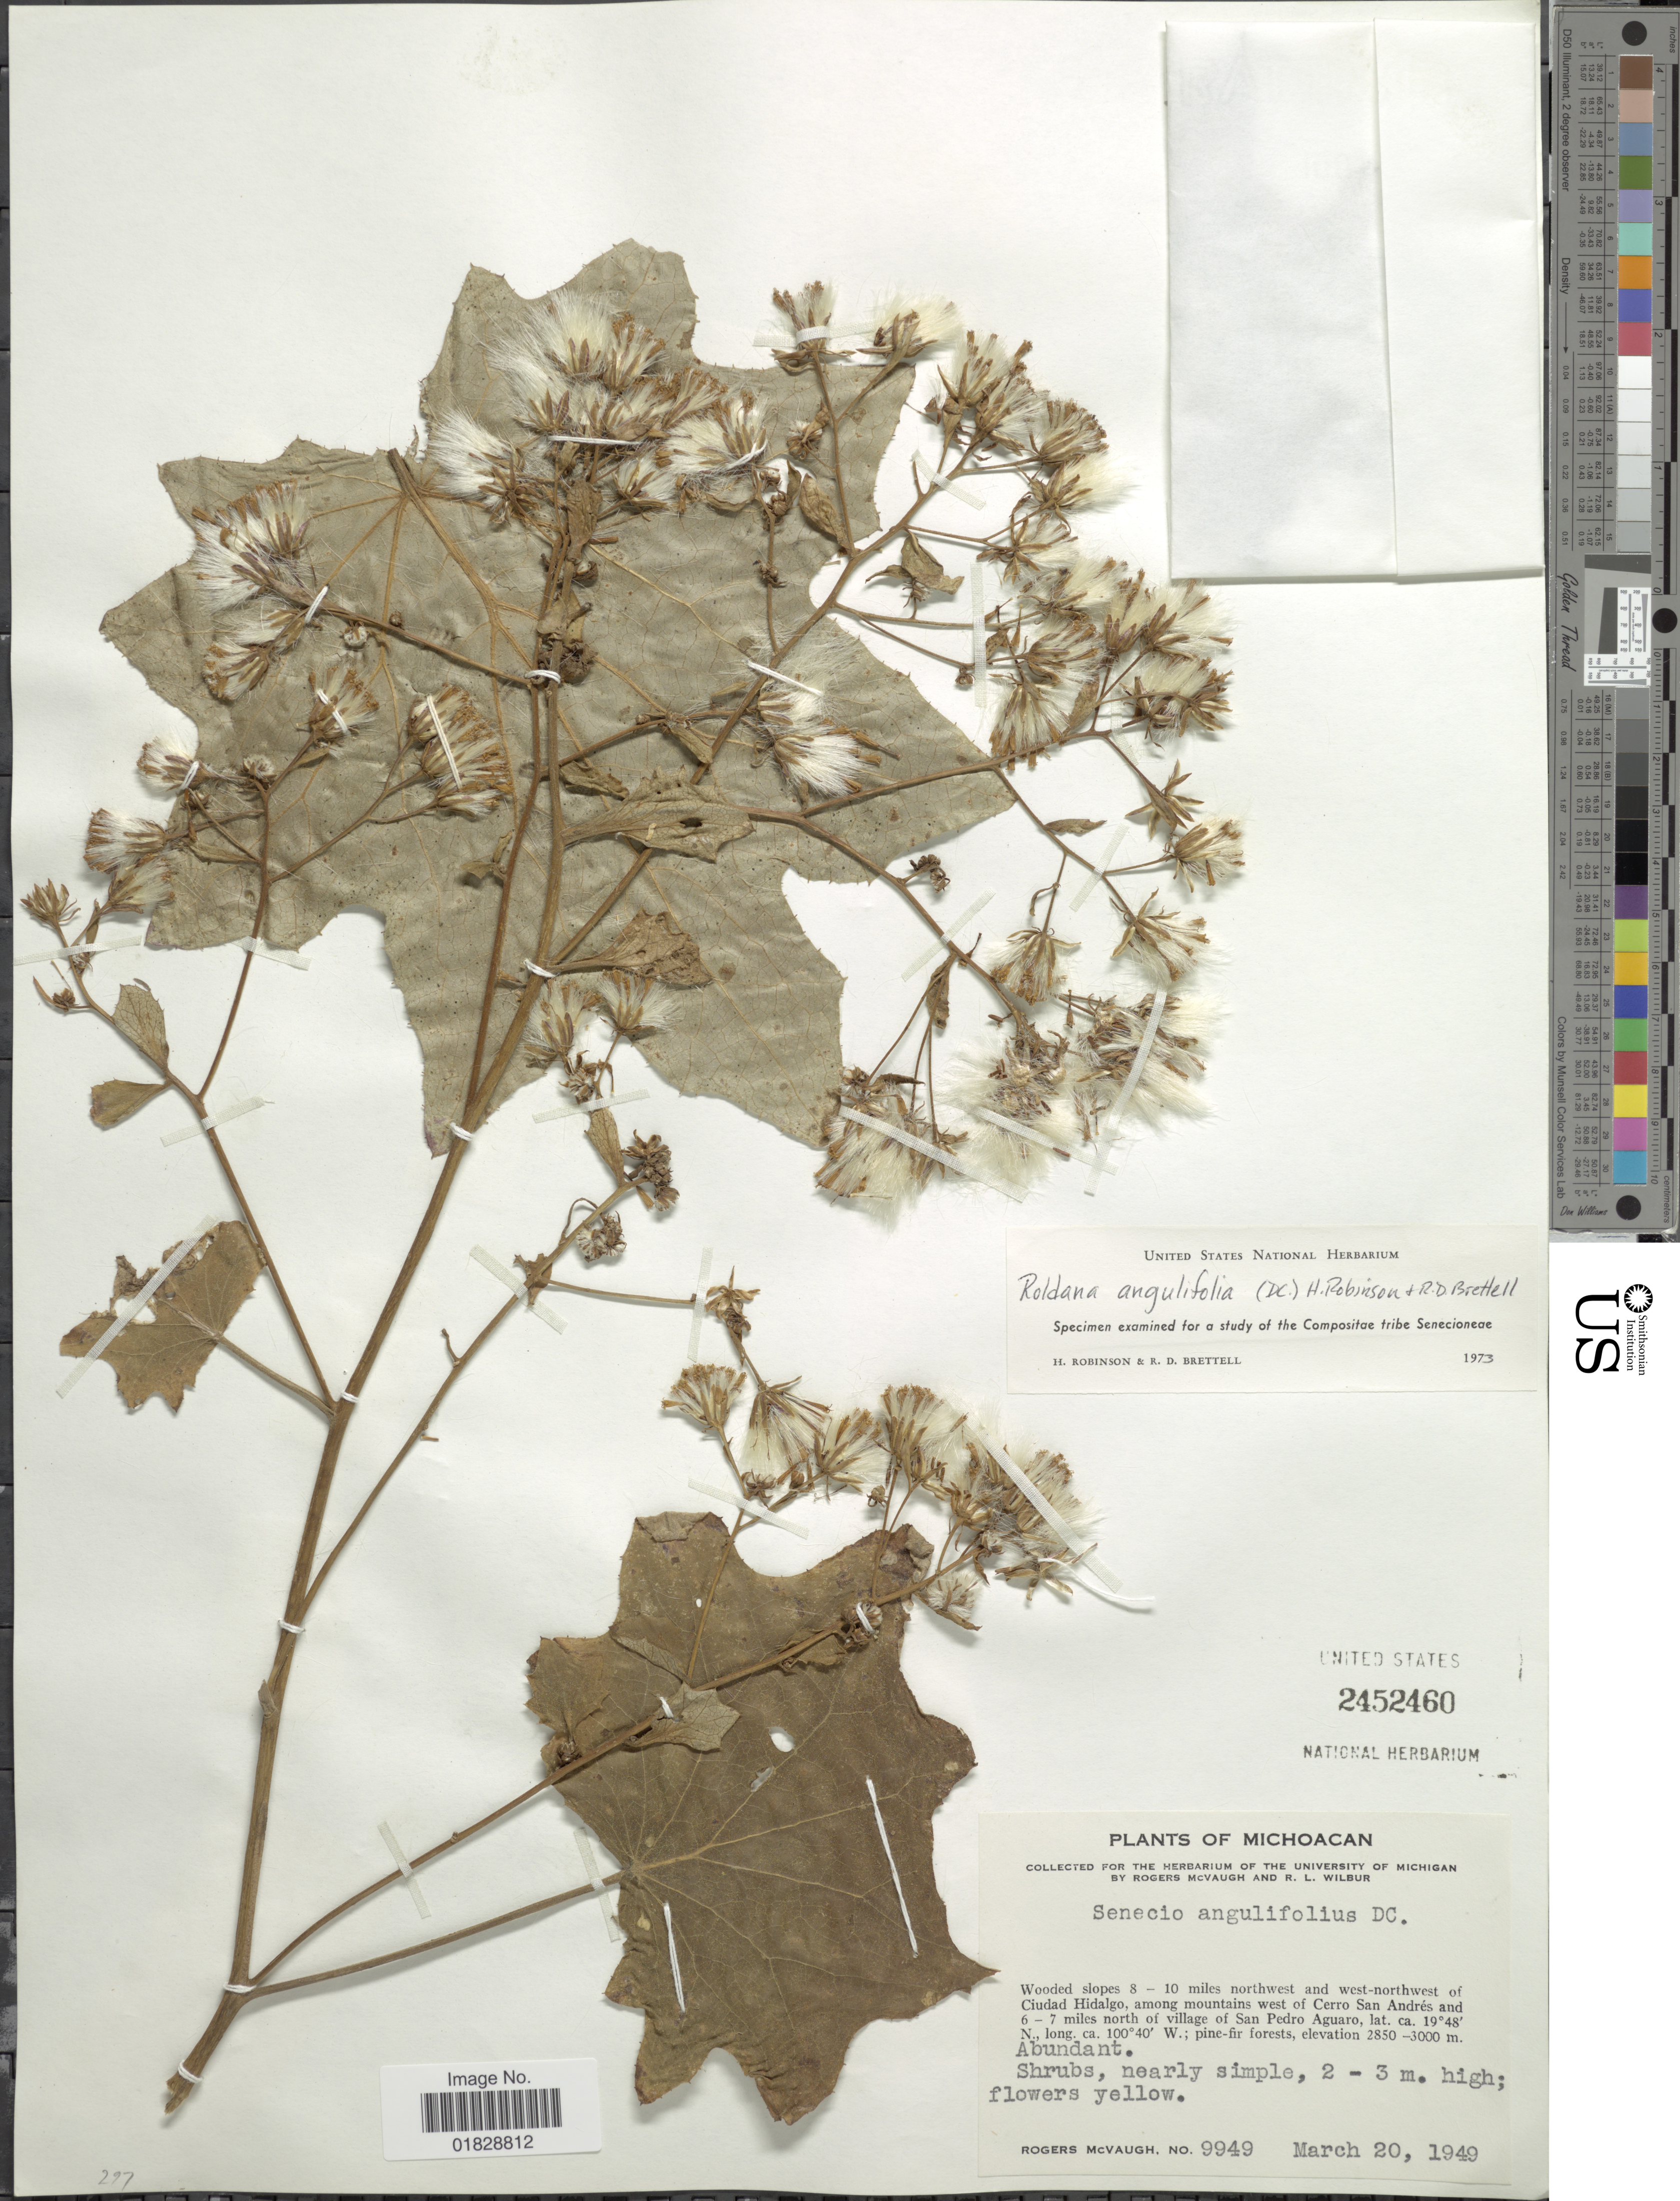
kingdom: Plantae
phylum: Tracheophyta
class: Magnoliopsida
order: Asterales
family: Asteraceae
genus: Roldana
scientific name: Roldana angulifolia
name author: (DC.) H. Rob. & Brettell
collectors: R. McVaugh & R. L. Wilbur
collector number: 9949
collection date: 1949-03-20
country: Mexico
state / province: Michoacán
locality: Wooded slopes 8-10 miles northwest and west-northwest of Ciudad Hidalgo, among mountains west of Cerro San Andrés and 6-7 miles north of village of San Pedro Aguaro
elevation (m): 2850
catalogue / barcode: US 2452460